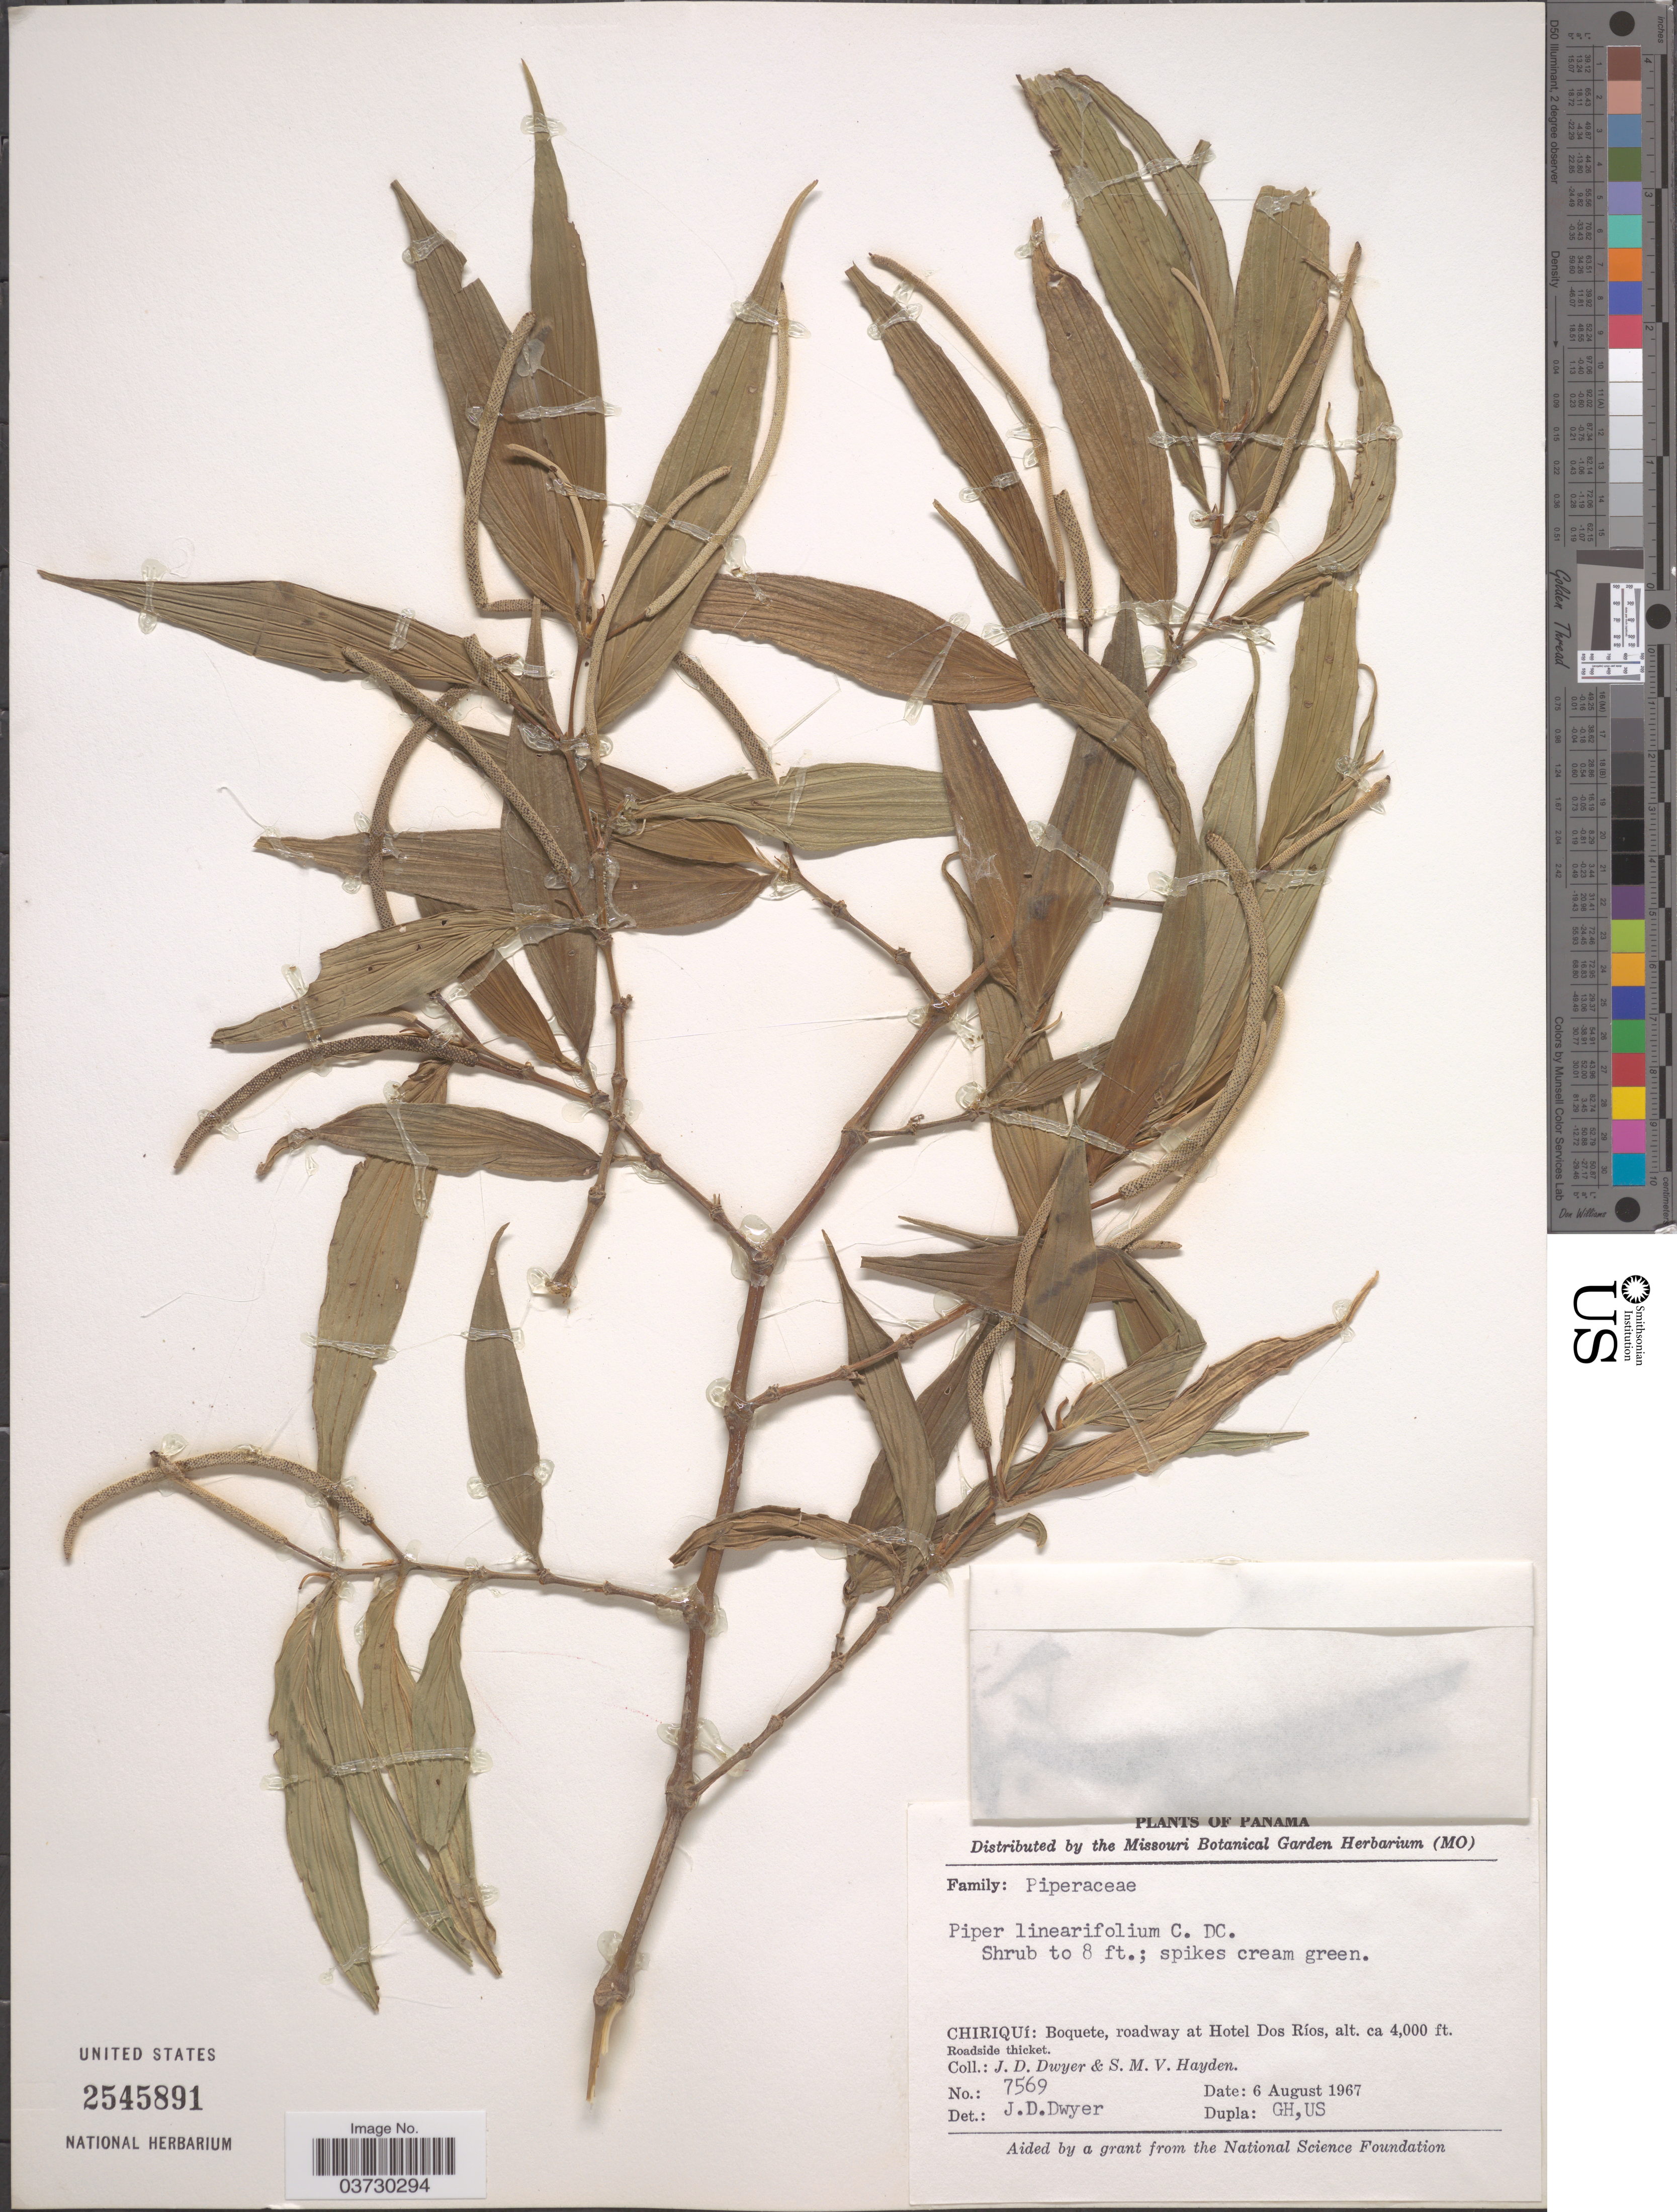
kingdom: Plantae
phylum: Tracheophyta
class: Magnoliopsida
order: Piperales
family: Piperaceae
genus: Piper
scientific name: Piper linearifolium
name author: C. DC.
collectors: J. D. Dwyer & S. M. Hayden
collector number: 7569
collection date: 1967-08-06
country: Panama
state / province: Chiriqui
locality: Boquete, roadway at Hotel Dos Ríos.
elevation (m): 1219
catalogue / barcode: US 2545891